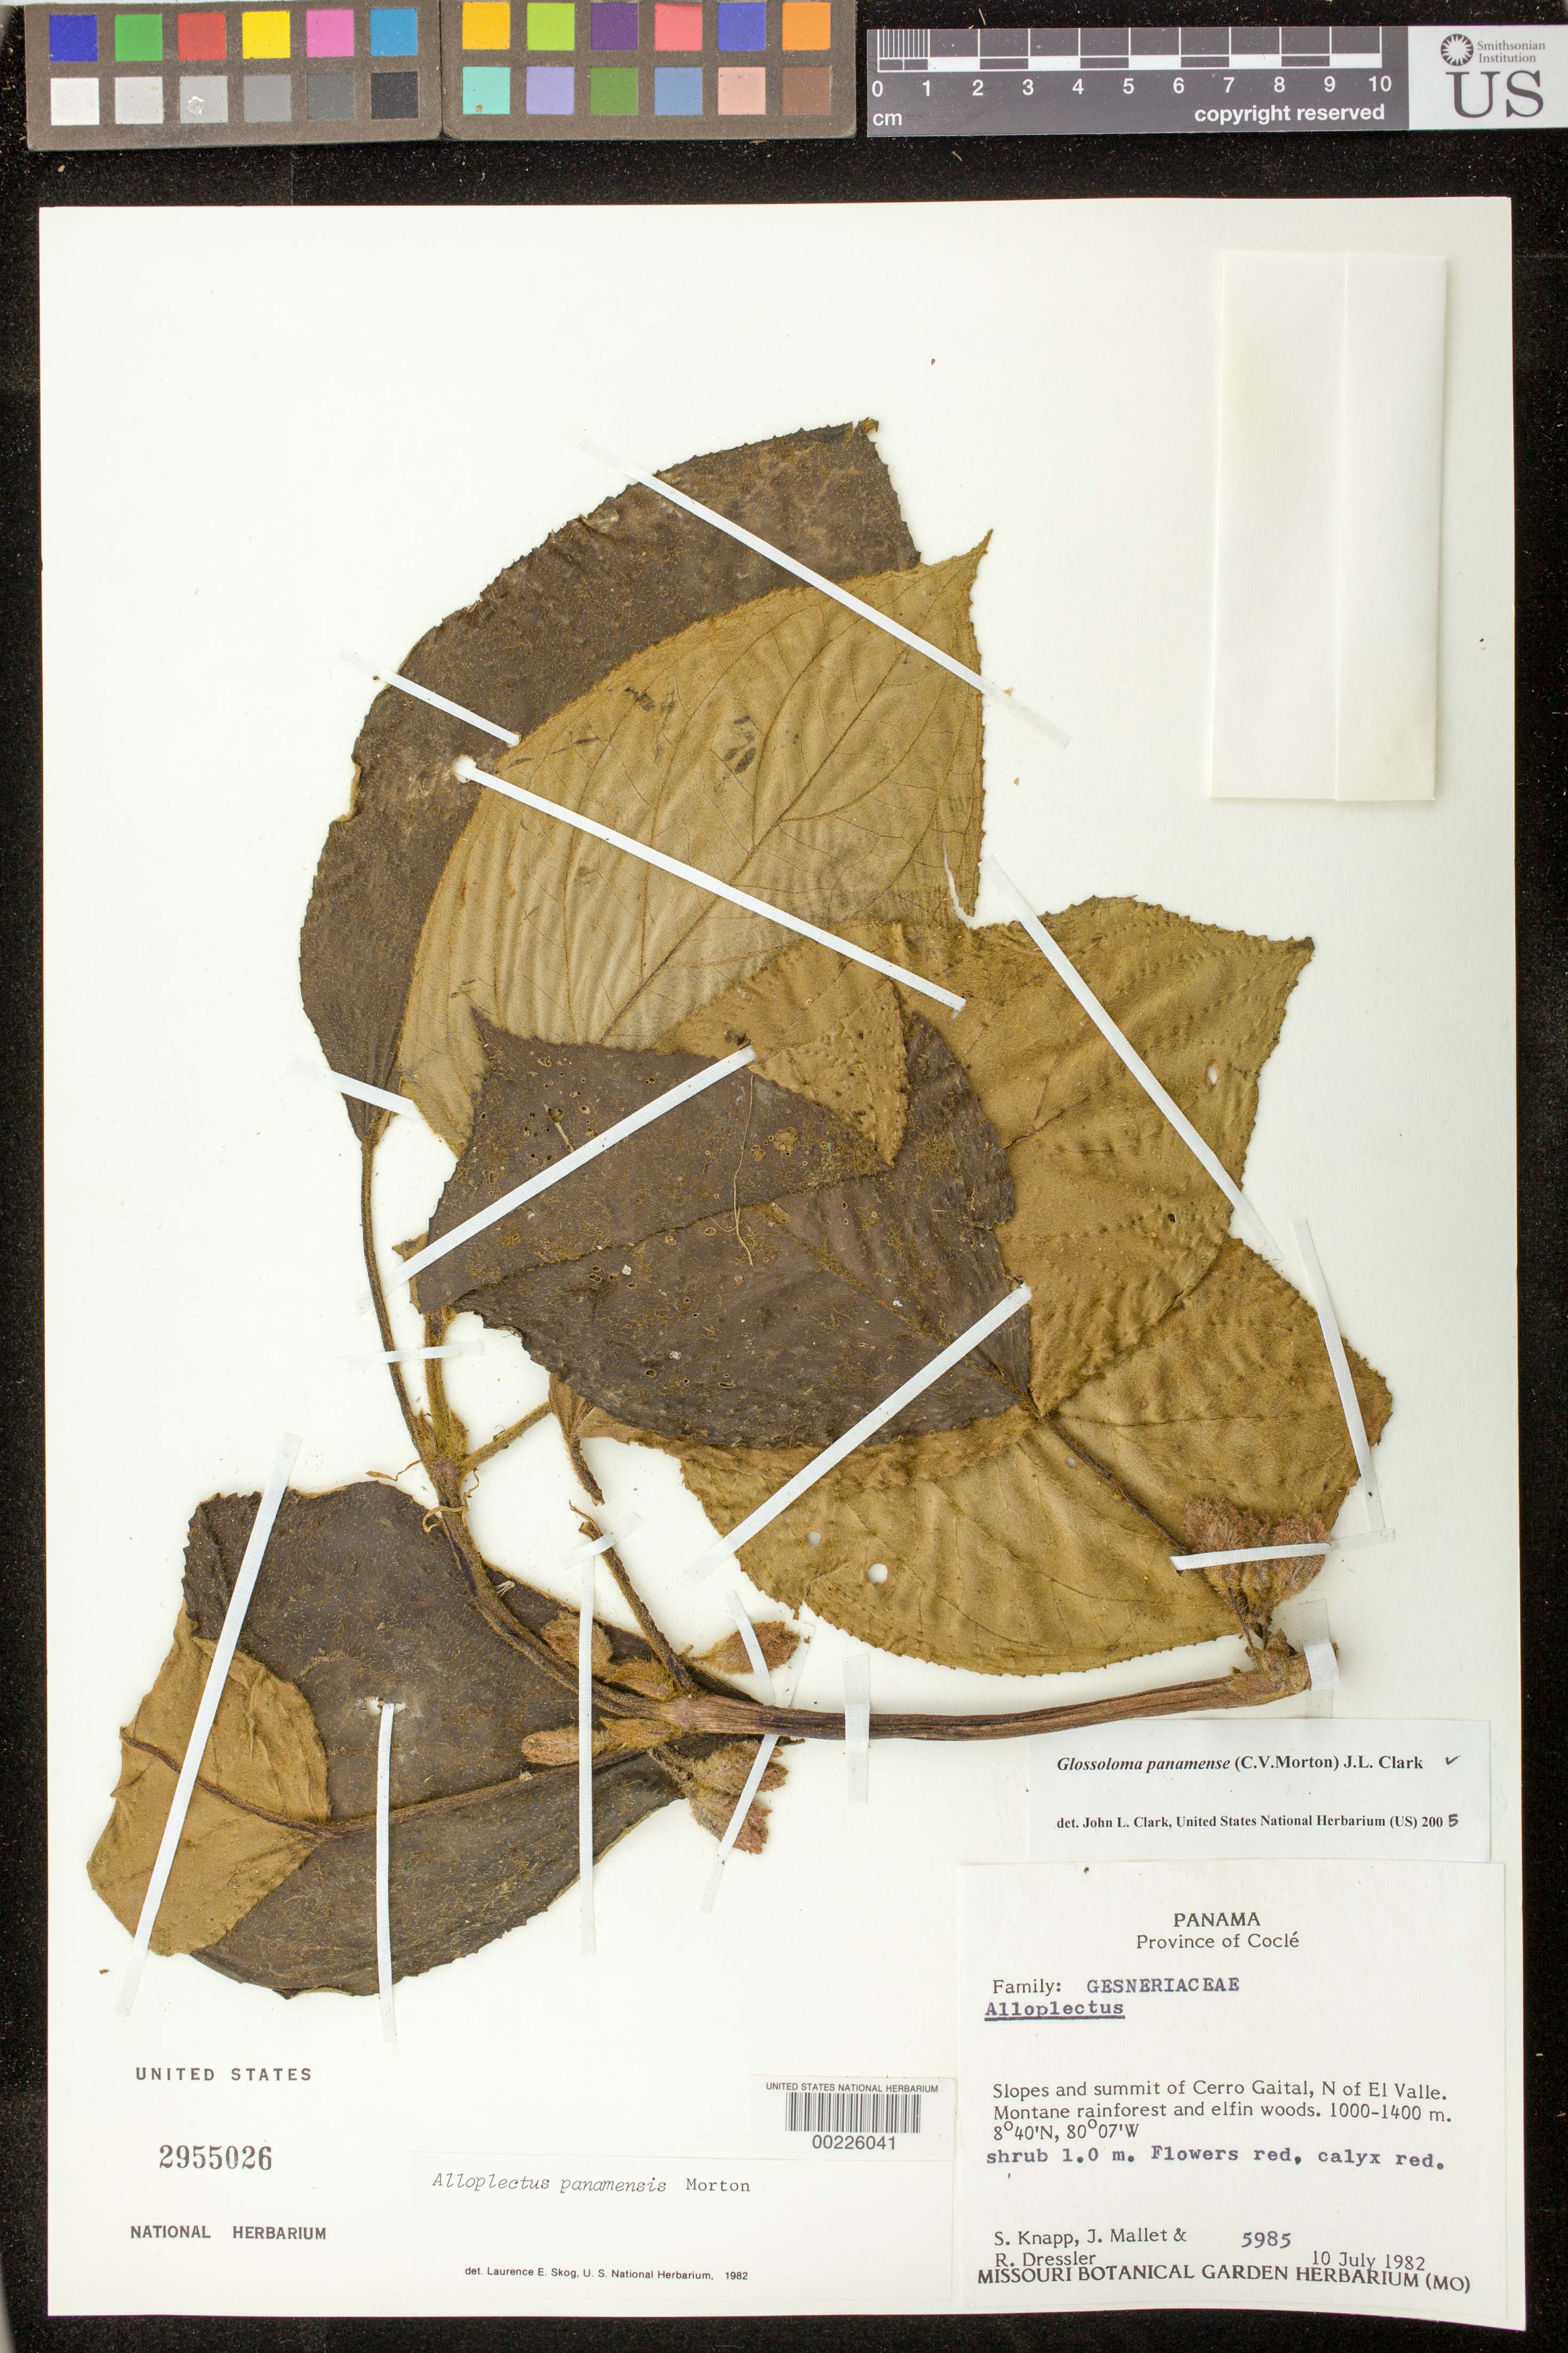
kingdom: Plantae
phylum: Tracheophyta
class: Magnoliopsida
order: Lamiales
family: Gesneriaceae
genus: Glossoloma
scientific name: Glossoloma panamense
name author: (C.V. Morton) J.L. Clark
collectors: S. Knapp, J. Mallet & R. Dressler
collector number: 5985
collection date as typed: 10 Jul 1982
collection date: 1982-07-10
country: Panama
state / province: Coclé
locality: Slopes and summit of Cerro Gaital, N of El Valle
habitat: Montane rainforest and elfin woods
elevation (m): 1000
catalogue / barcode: US 2955026